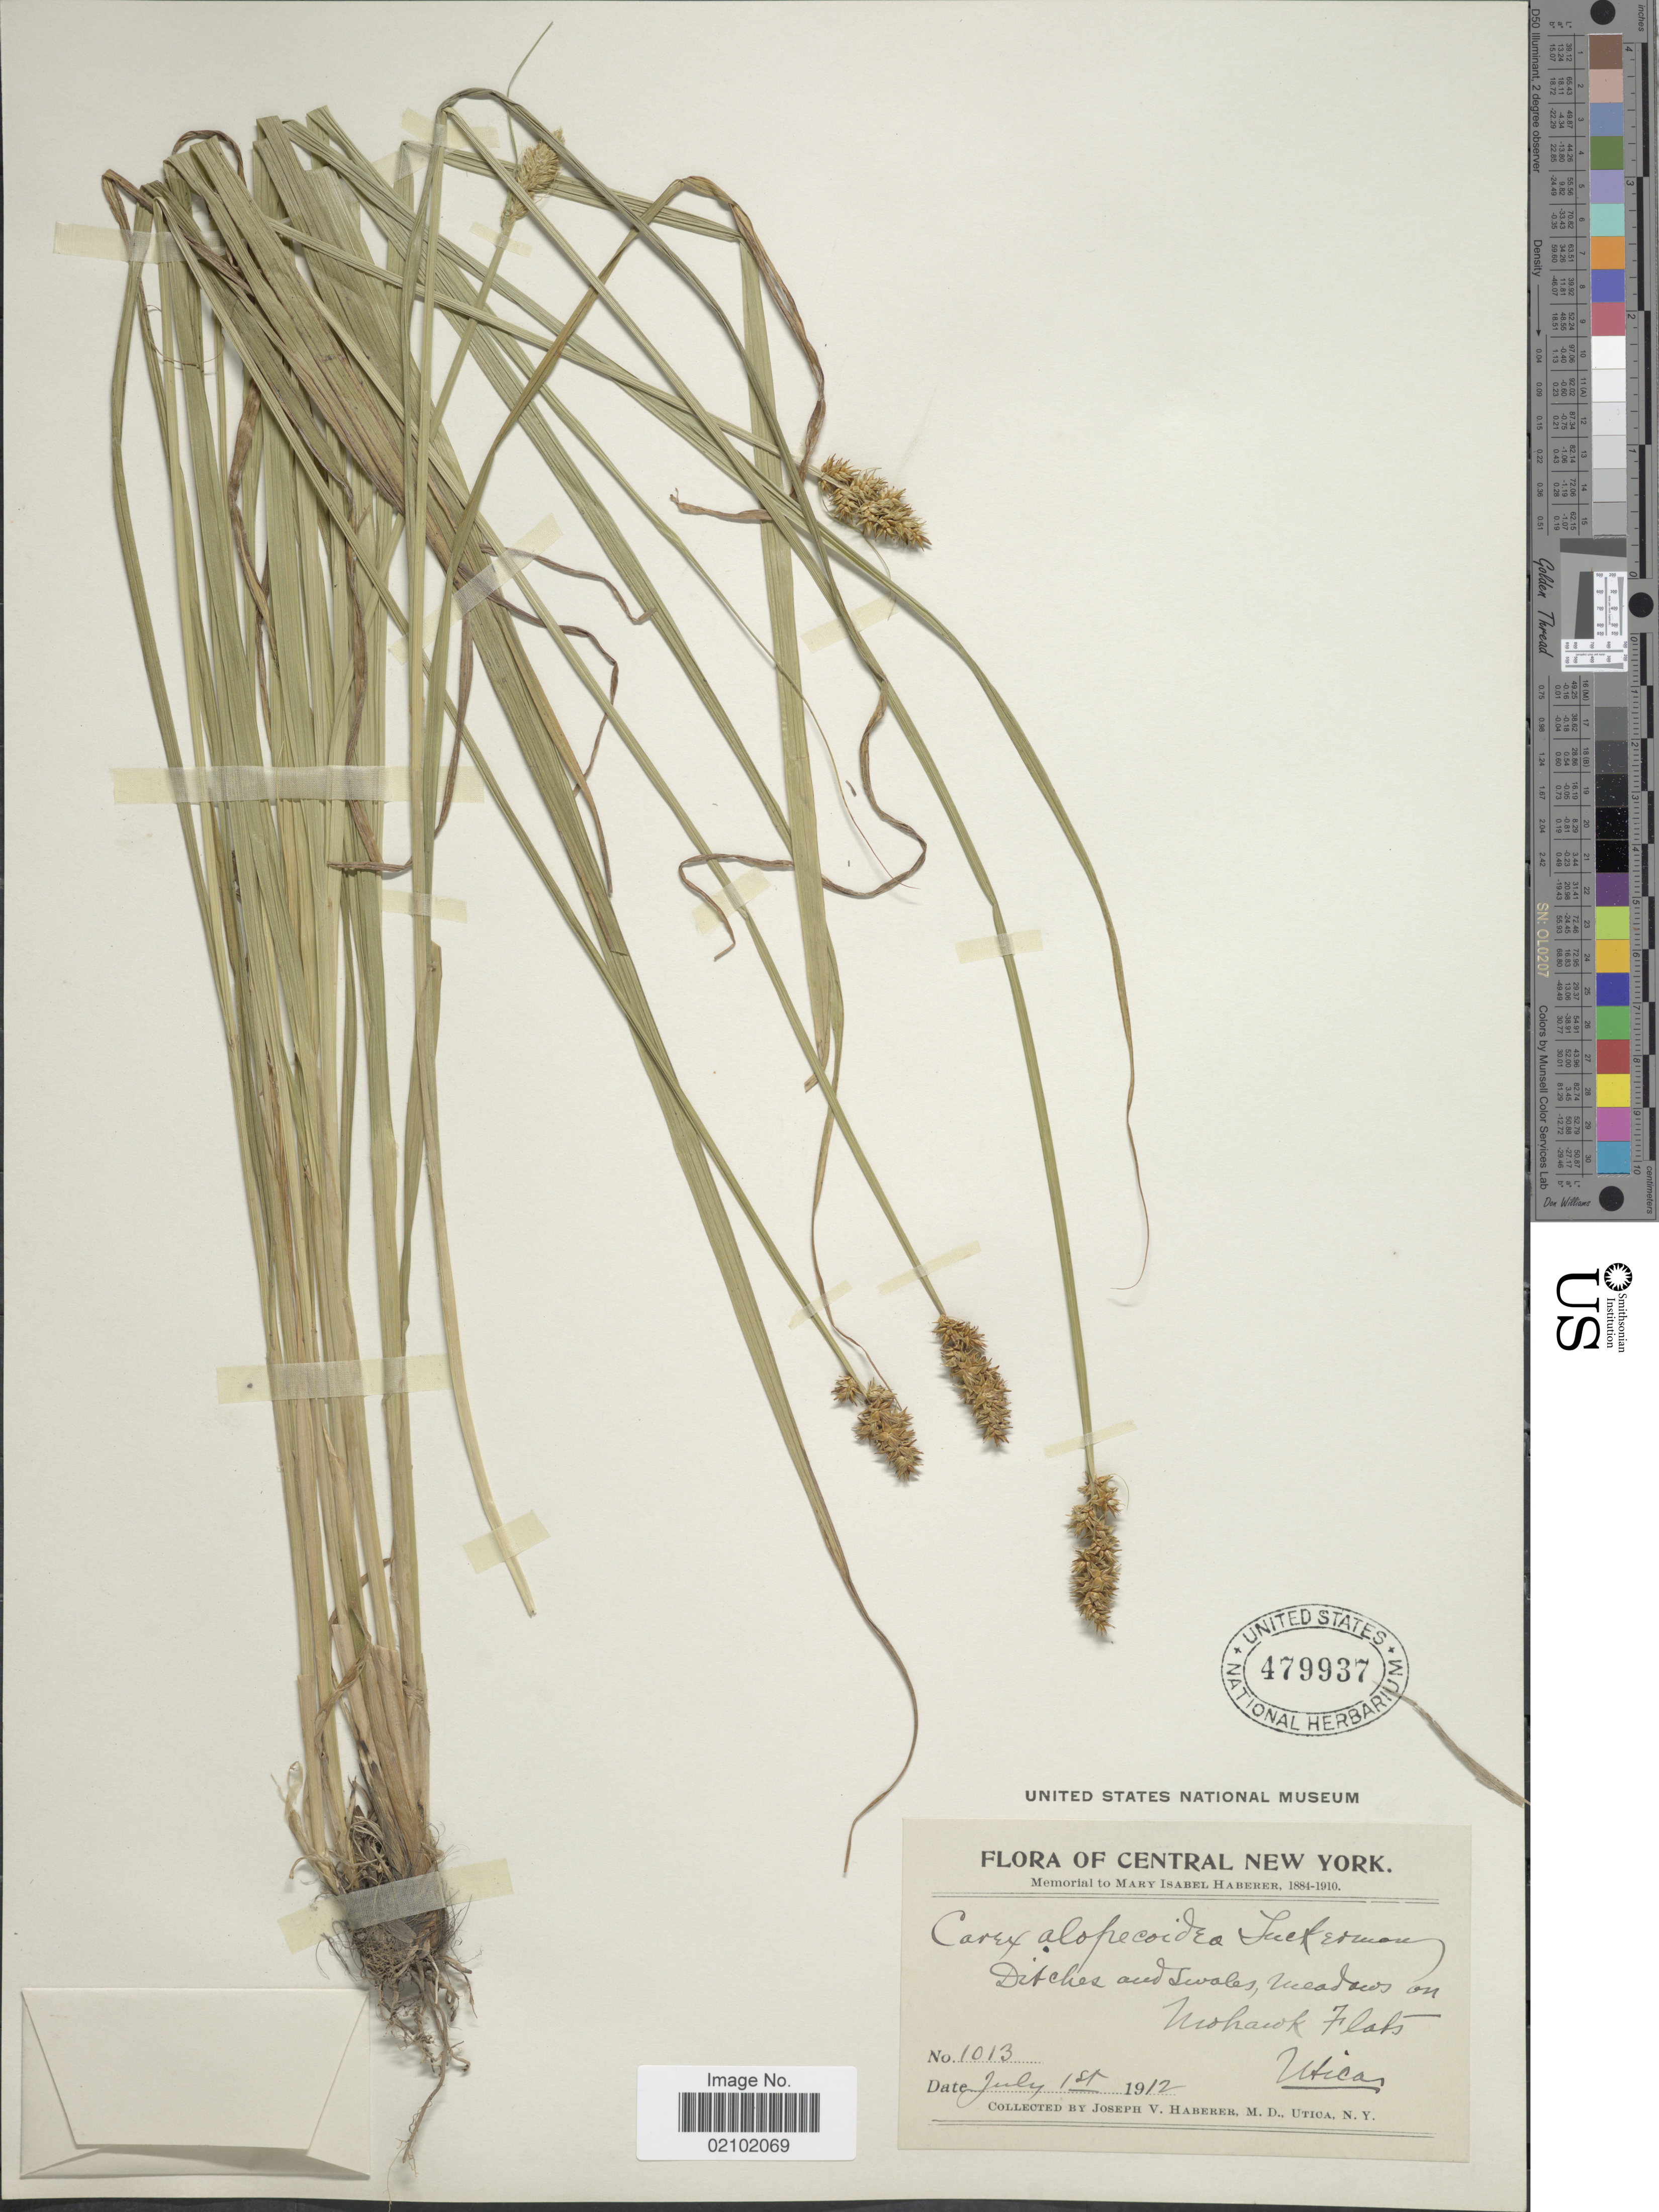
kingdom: Plantae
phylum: Tracheophyta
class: Liliopsida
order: Poales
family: Cyperaceae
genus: Carex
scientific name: Carex alopecoidea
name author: Tuck.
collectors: J. V. Haberer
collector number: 1013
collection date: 1912-07-01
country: United States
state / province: New York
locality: Central New York. Mohawk Flats. Utica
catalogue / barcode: US 479937